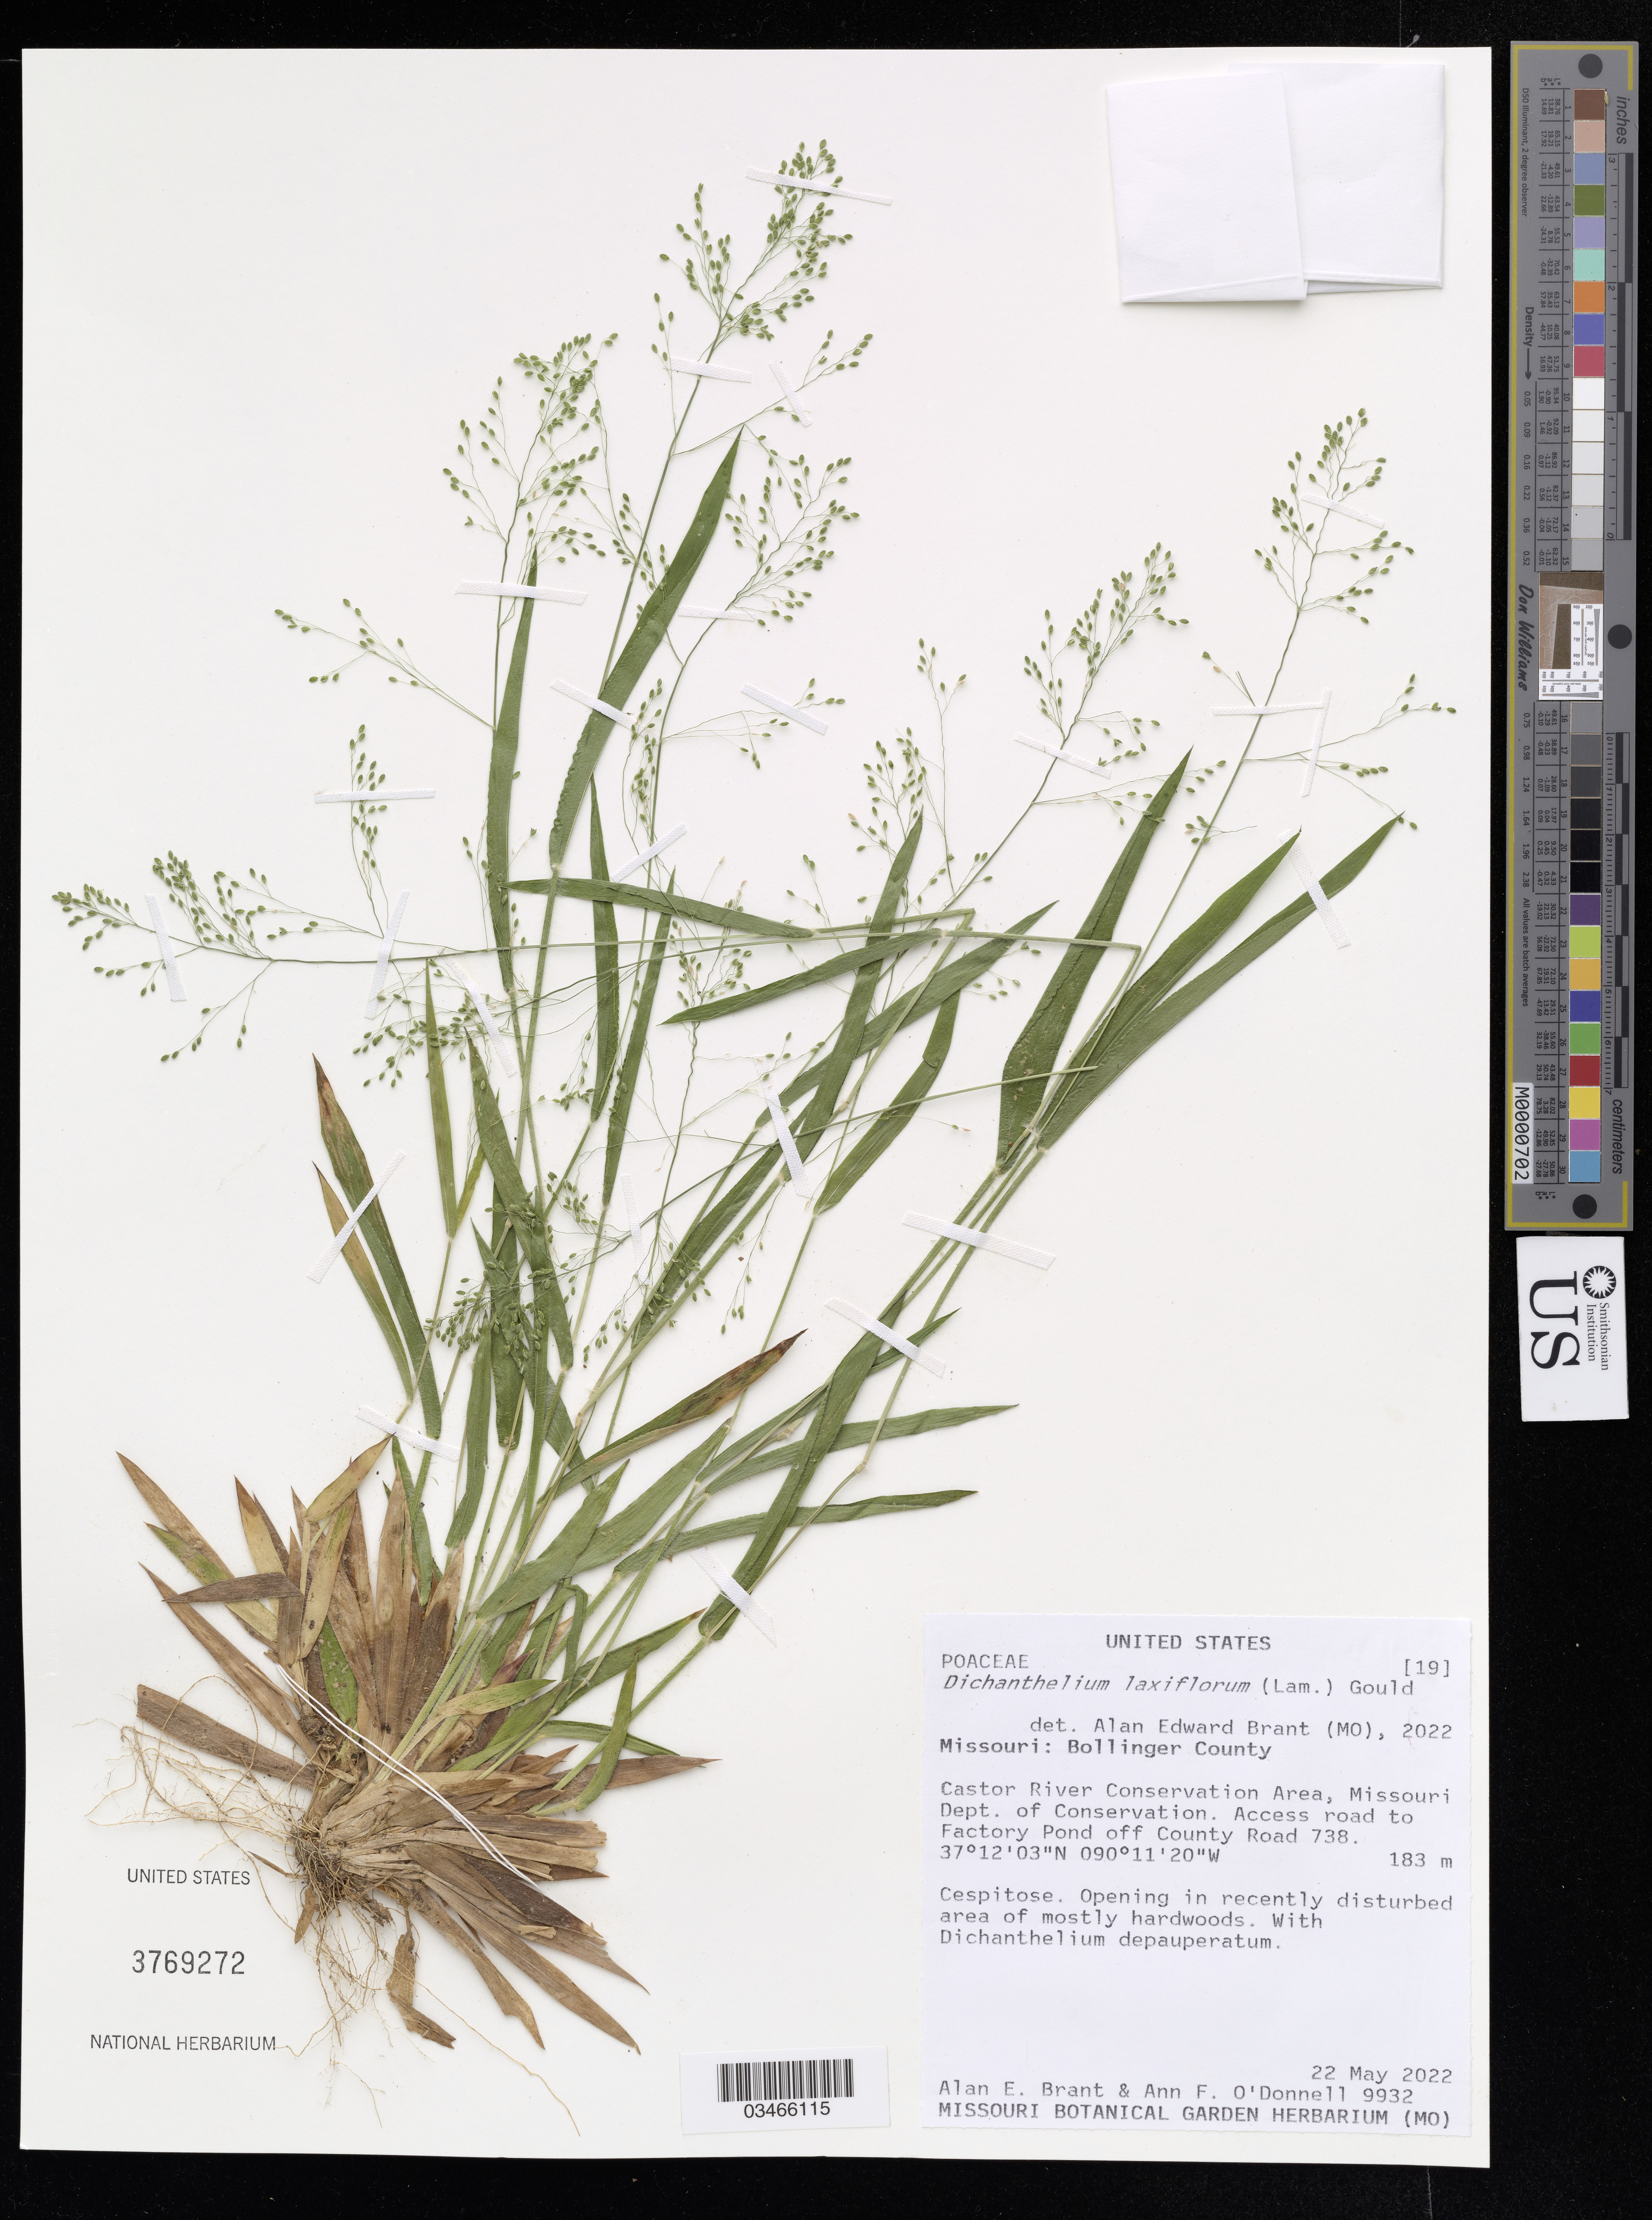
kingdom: Plantae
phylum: Tracheophyta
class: Liliopsida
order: Poales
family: Poaceae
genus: Dichanthelium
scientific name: Dichanthelium laxiflorum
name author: (Lam.) Gould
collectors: A. Brant & A. O'Donnell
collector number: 9932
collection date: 2022-05-22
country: United States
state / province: Missouri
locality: Bollinger County. Castor River Conservation Area, Missouri Dept. of Conservation. Access road to Factory Pond off County Road 738.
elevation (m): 183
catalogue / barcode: US 3769272